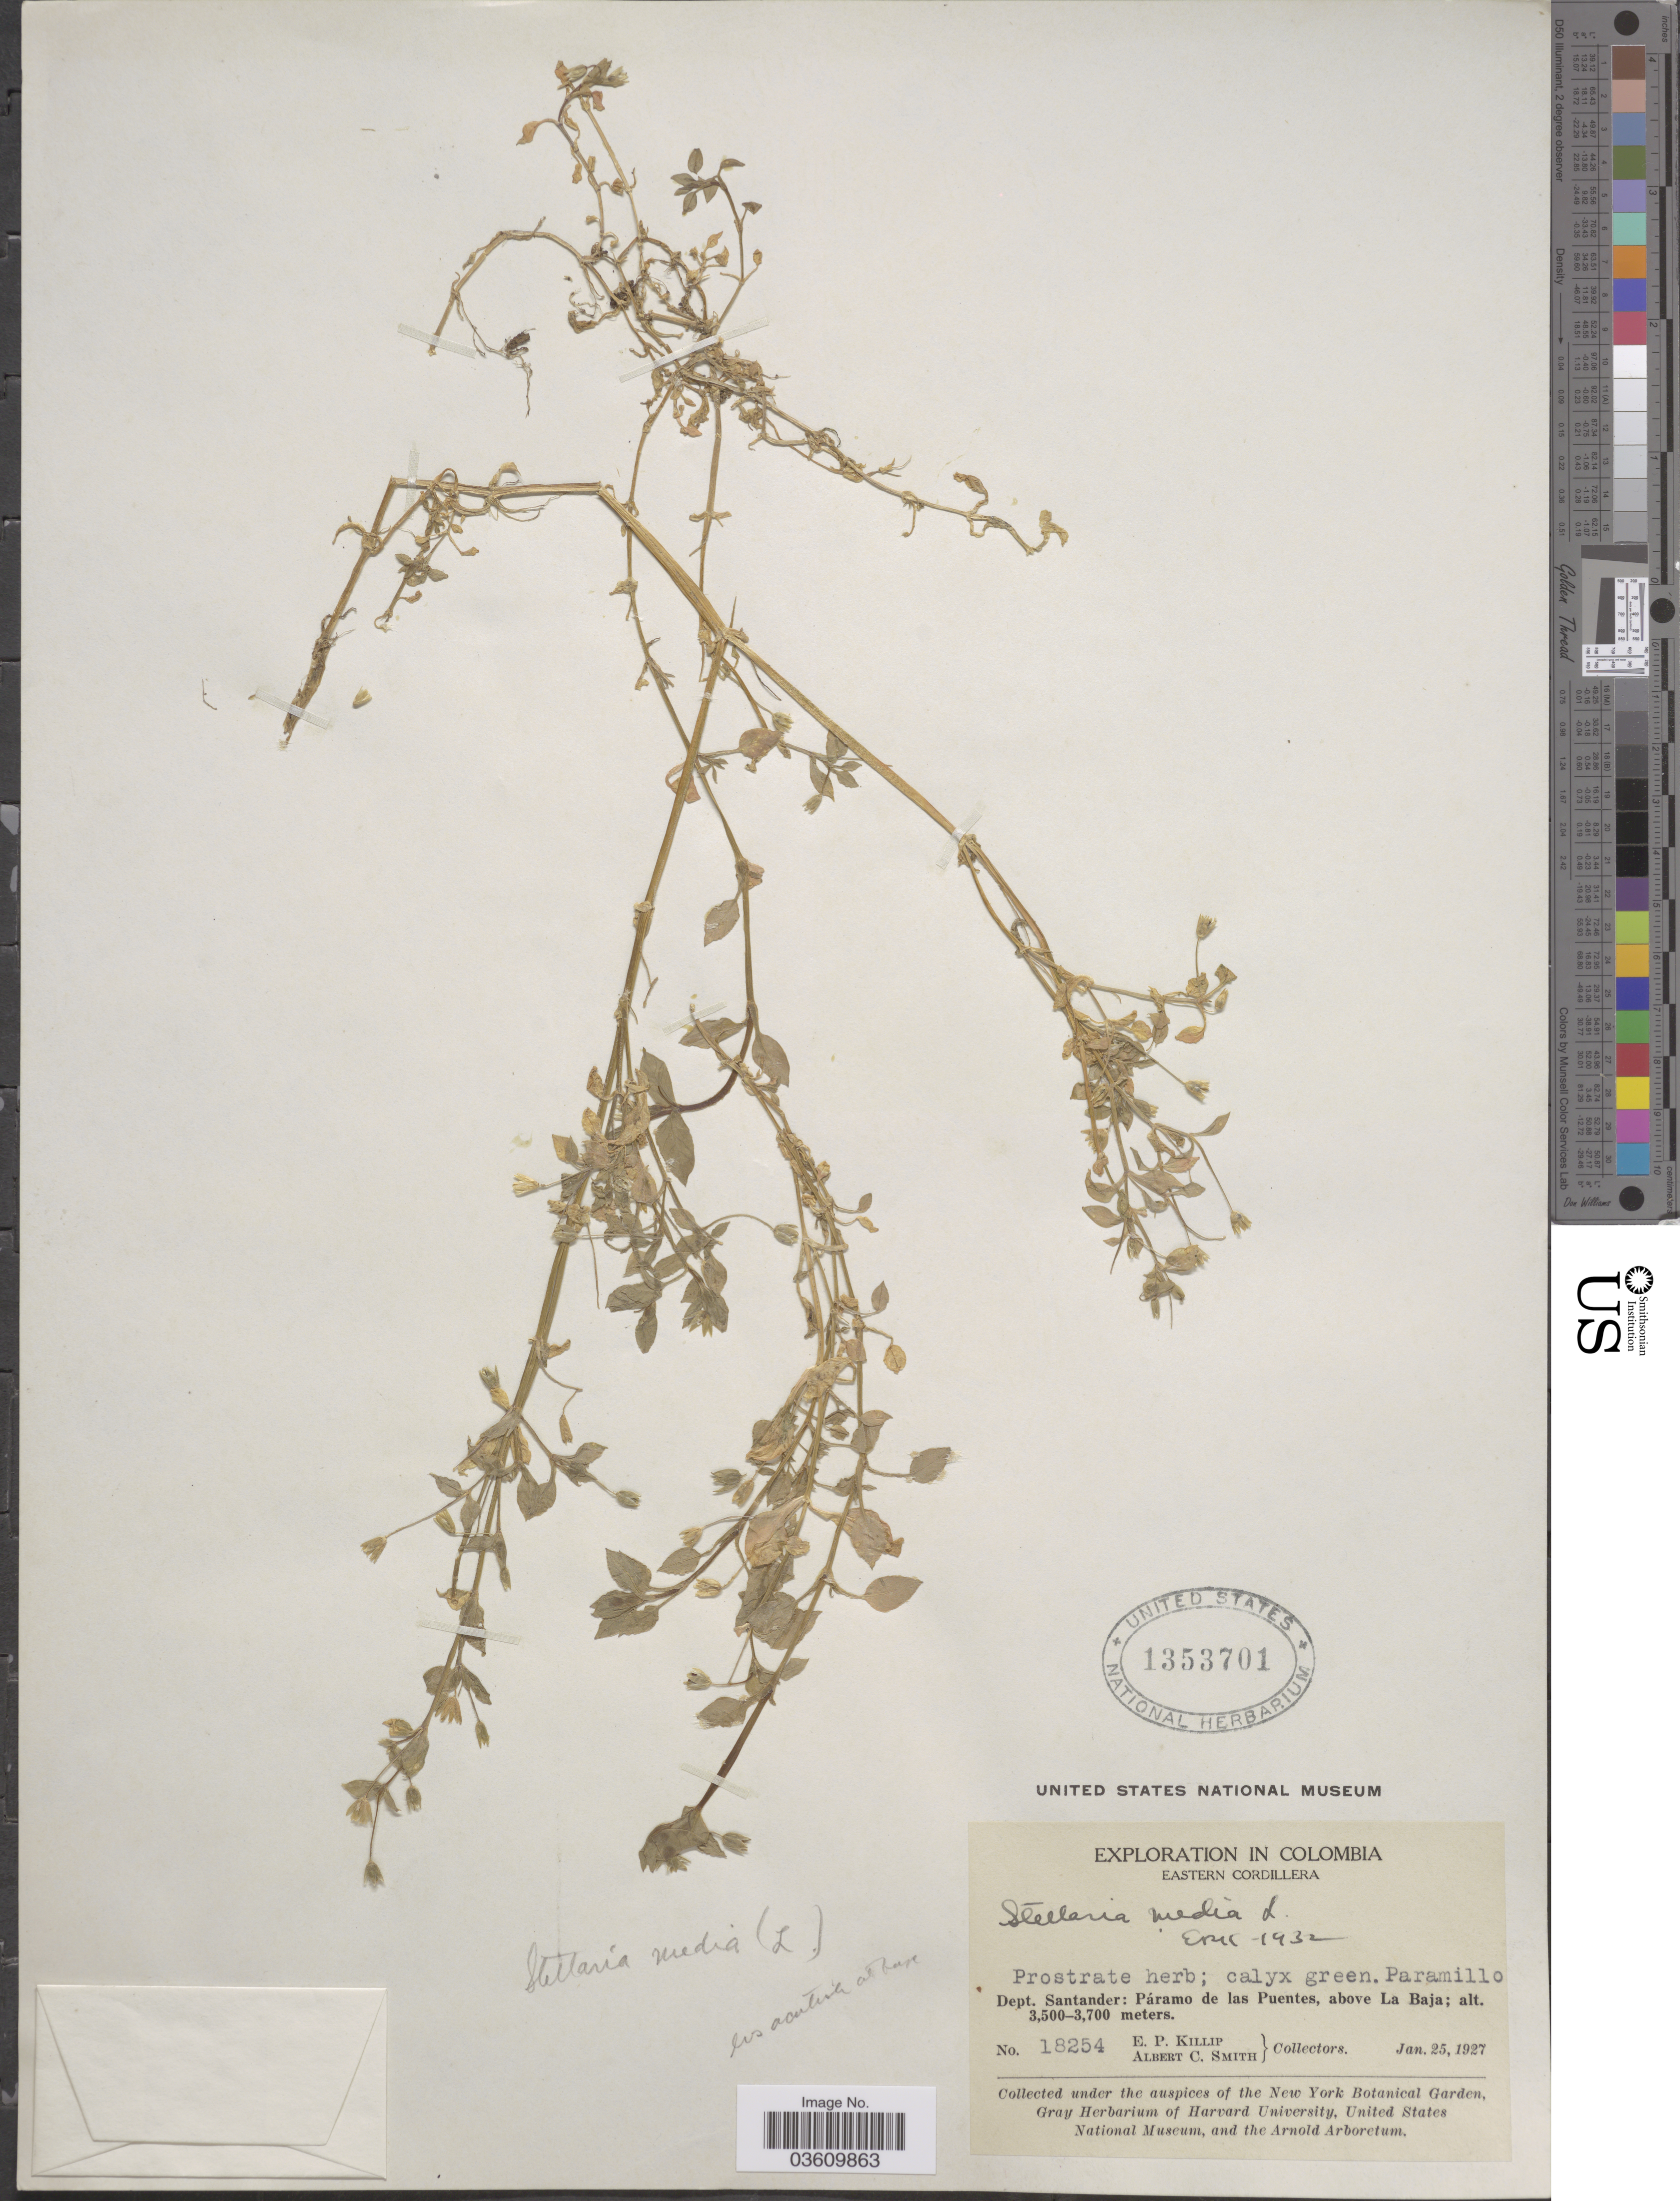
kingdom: Plantae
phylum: Tracheophyta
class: Magnoliopsida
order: Caryophyllales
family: Caryophyllaceae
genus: Stellaria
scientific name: Stellaria media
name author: (L.) Vill.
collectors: E. P. Killip & A. C. Smith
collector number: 18254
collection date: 1927-01-25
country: Colombia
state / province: Santander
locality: Eastern Cordillera. Dept. Santander: Páramo de las Puentes, above La Baja.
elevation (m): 3500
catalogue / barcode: US 1353701